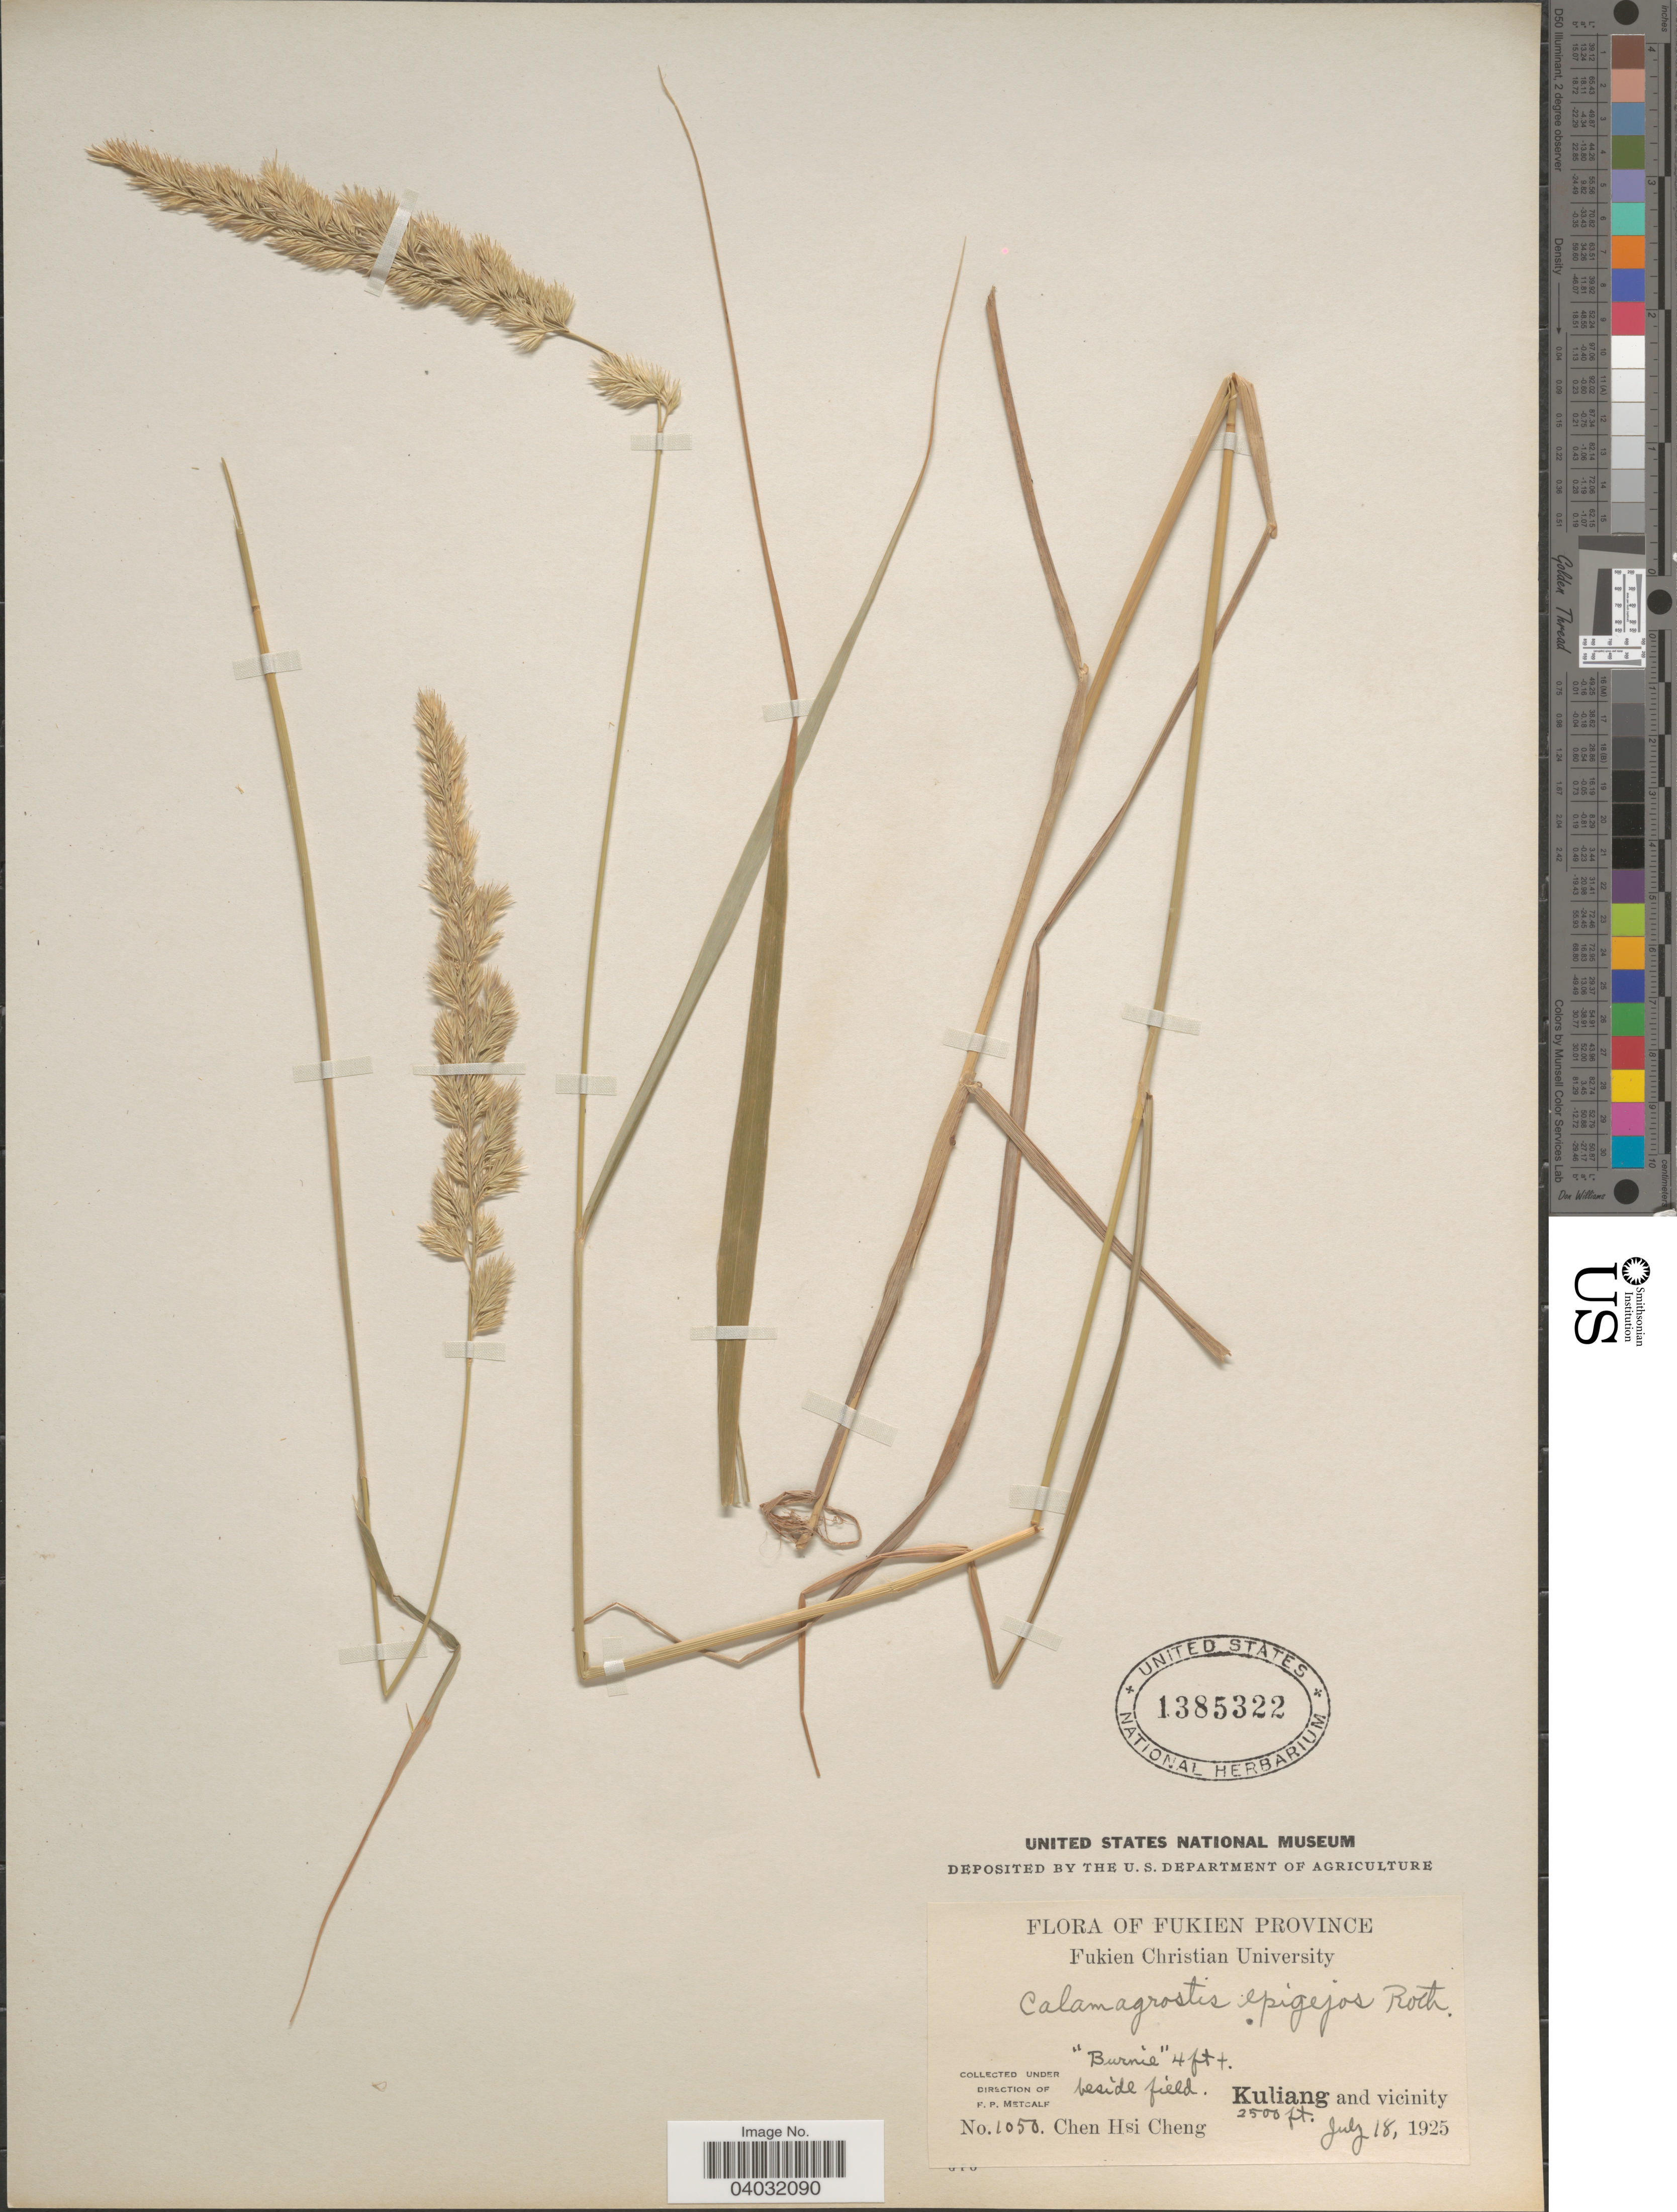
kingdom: Plantae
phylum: Tracheophyta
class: Liliopsida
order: Poales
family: Poaceae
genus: Calamagrostis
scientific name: Calamagrostis epigeios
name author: (L.) Roth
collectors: Chen Hsi Cheng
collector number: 1050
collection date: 1925-07-18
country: China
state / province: Fujian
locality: Fukien Province. Kuliang and vicinity.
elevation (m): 762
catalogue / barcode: US 1385322